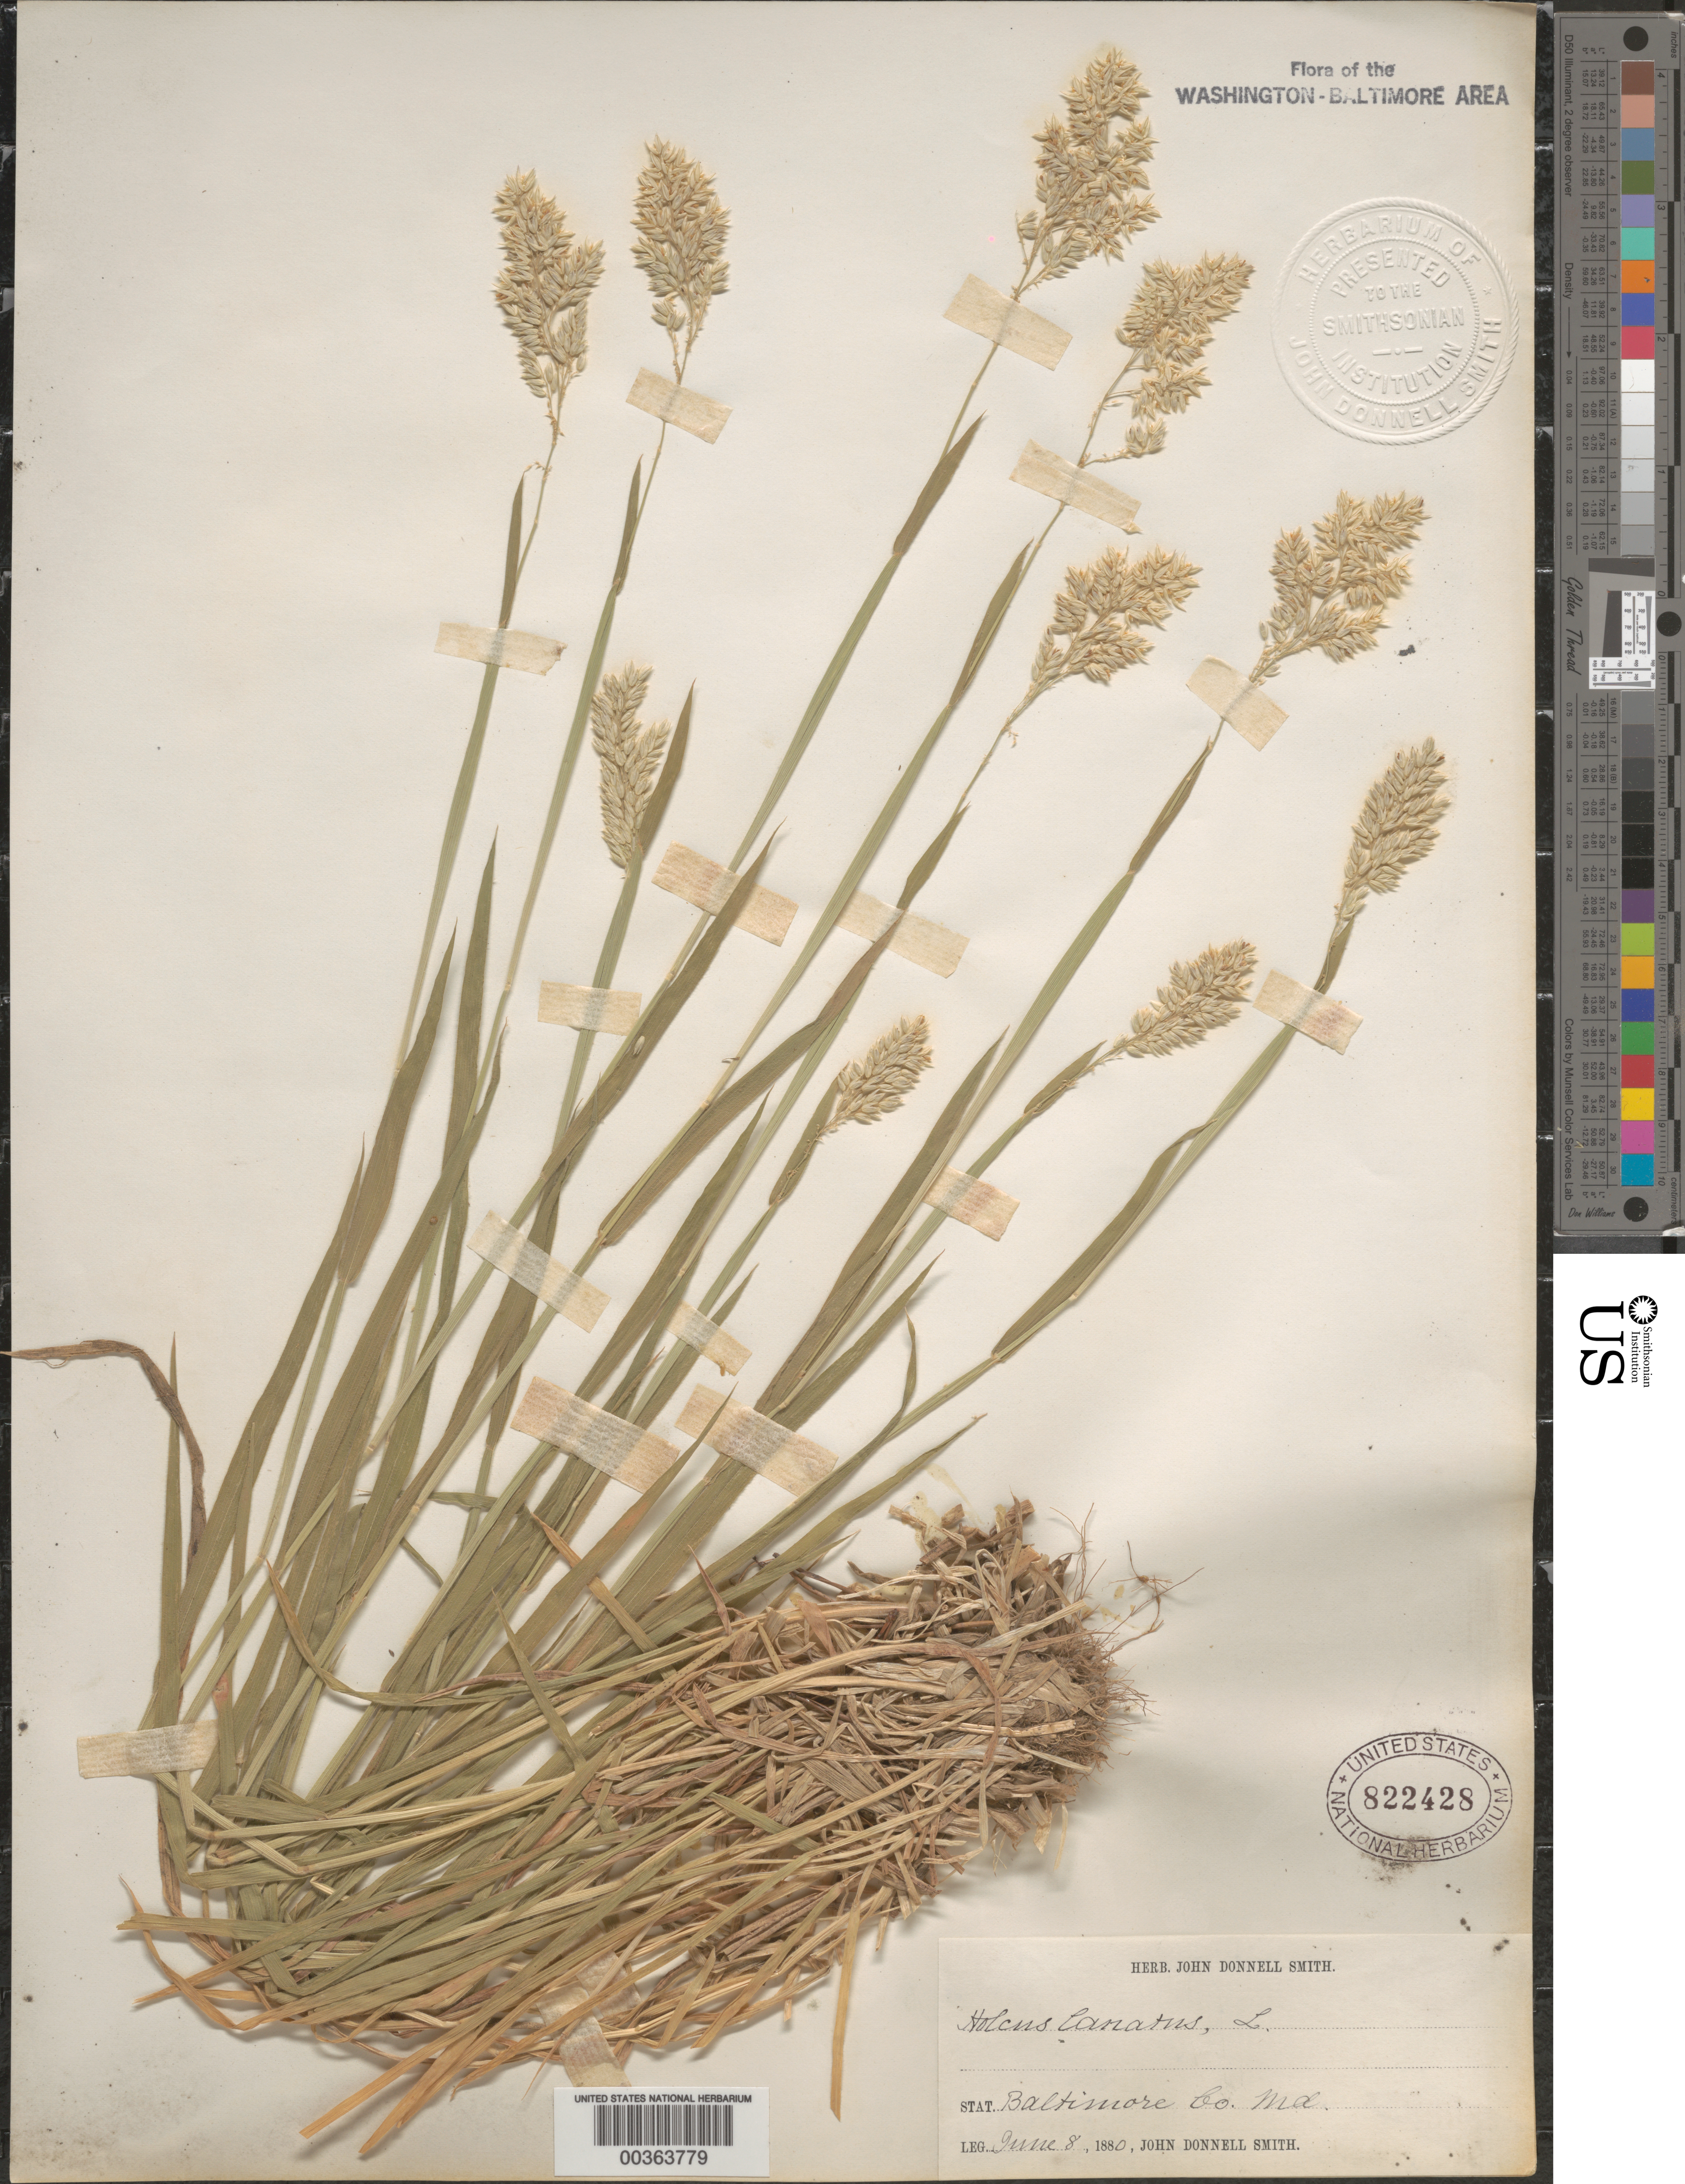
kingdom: Plantae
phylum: Tracheophyta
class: Liliopsida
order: Poales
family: Poaceae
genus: Holcus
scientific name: Holcus lanatus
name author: L.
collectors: J. Donnell Smith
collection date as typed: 08 Jun 1880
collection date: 1880-06-08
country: United States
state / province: Maryland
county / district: Baltimore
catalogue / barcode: US 822428